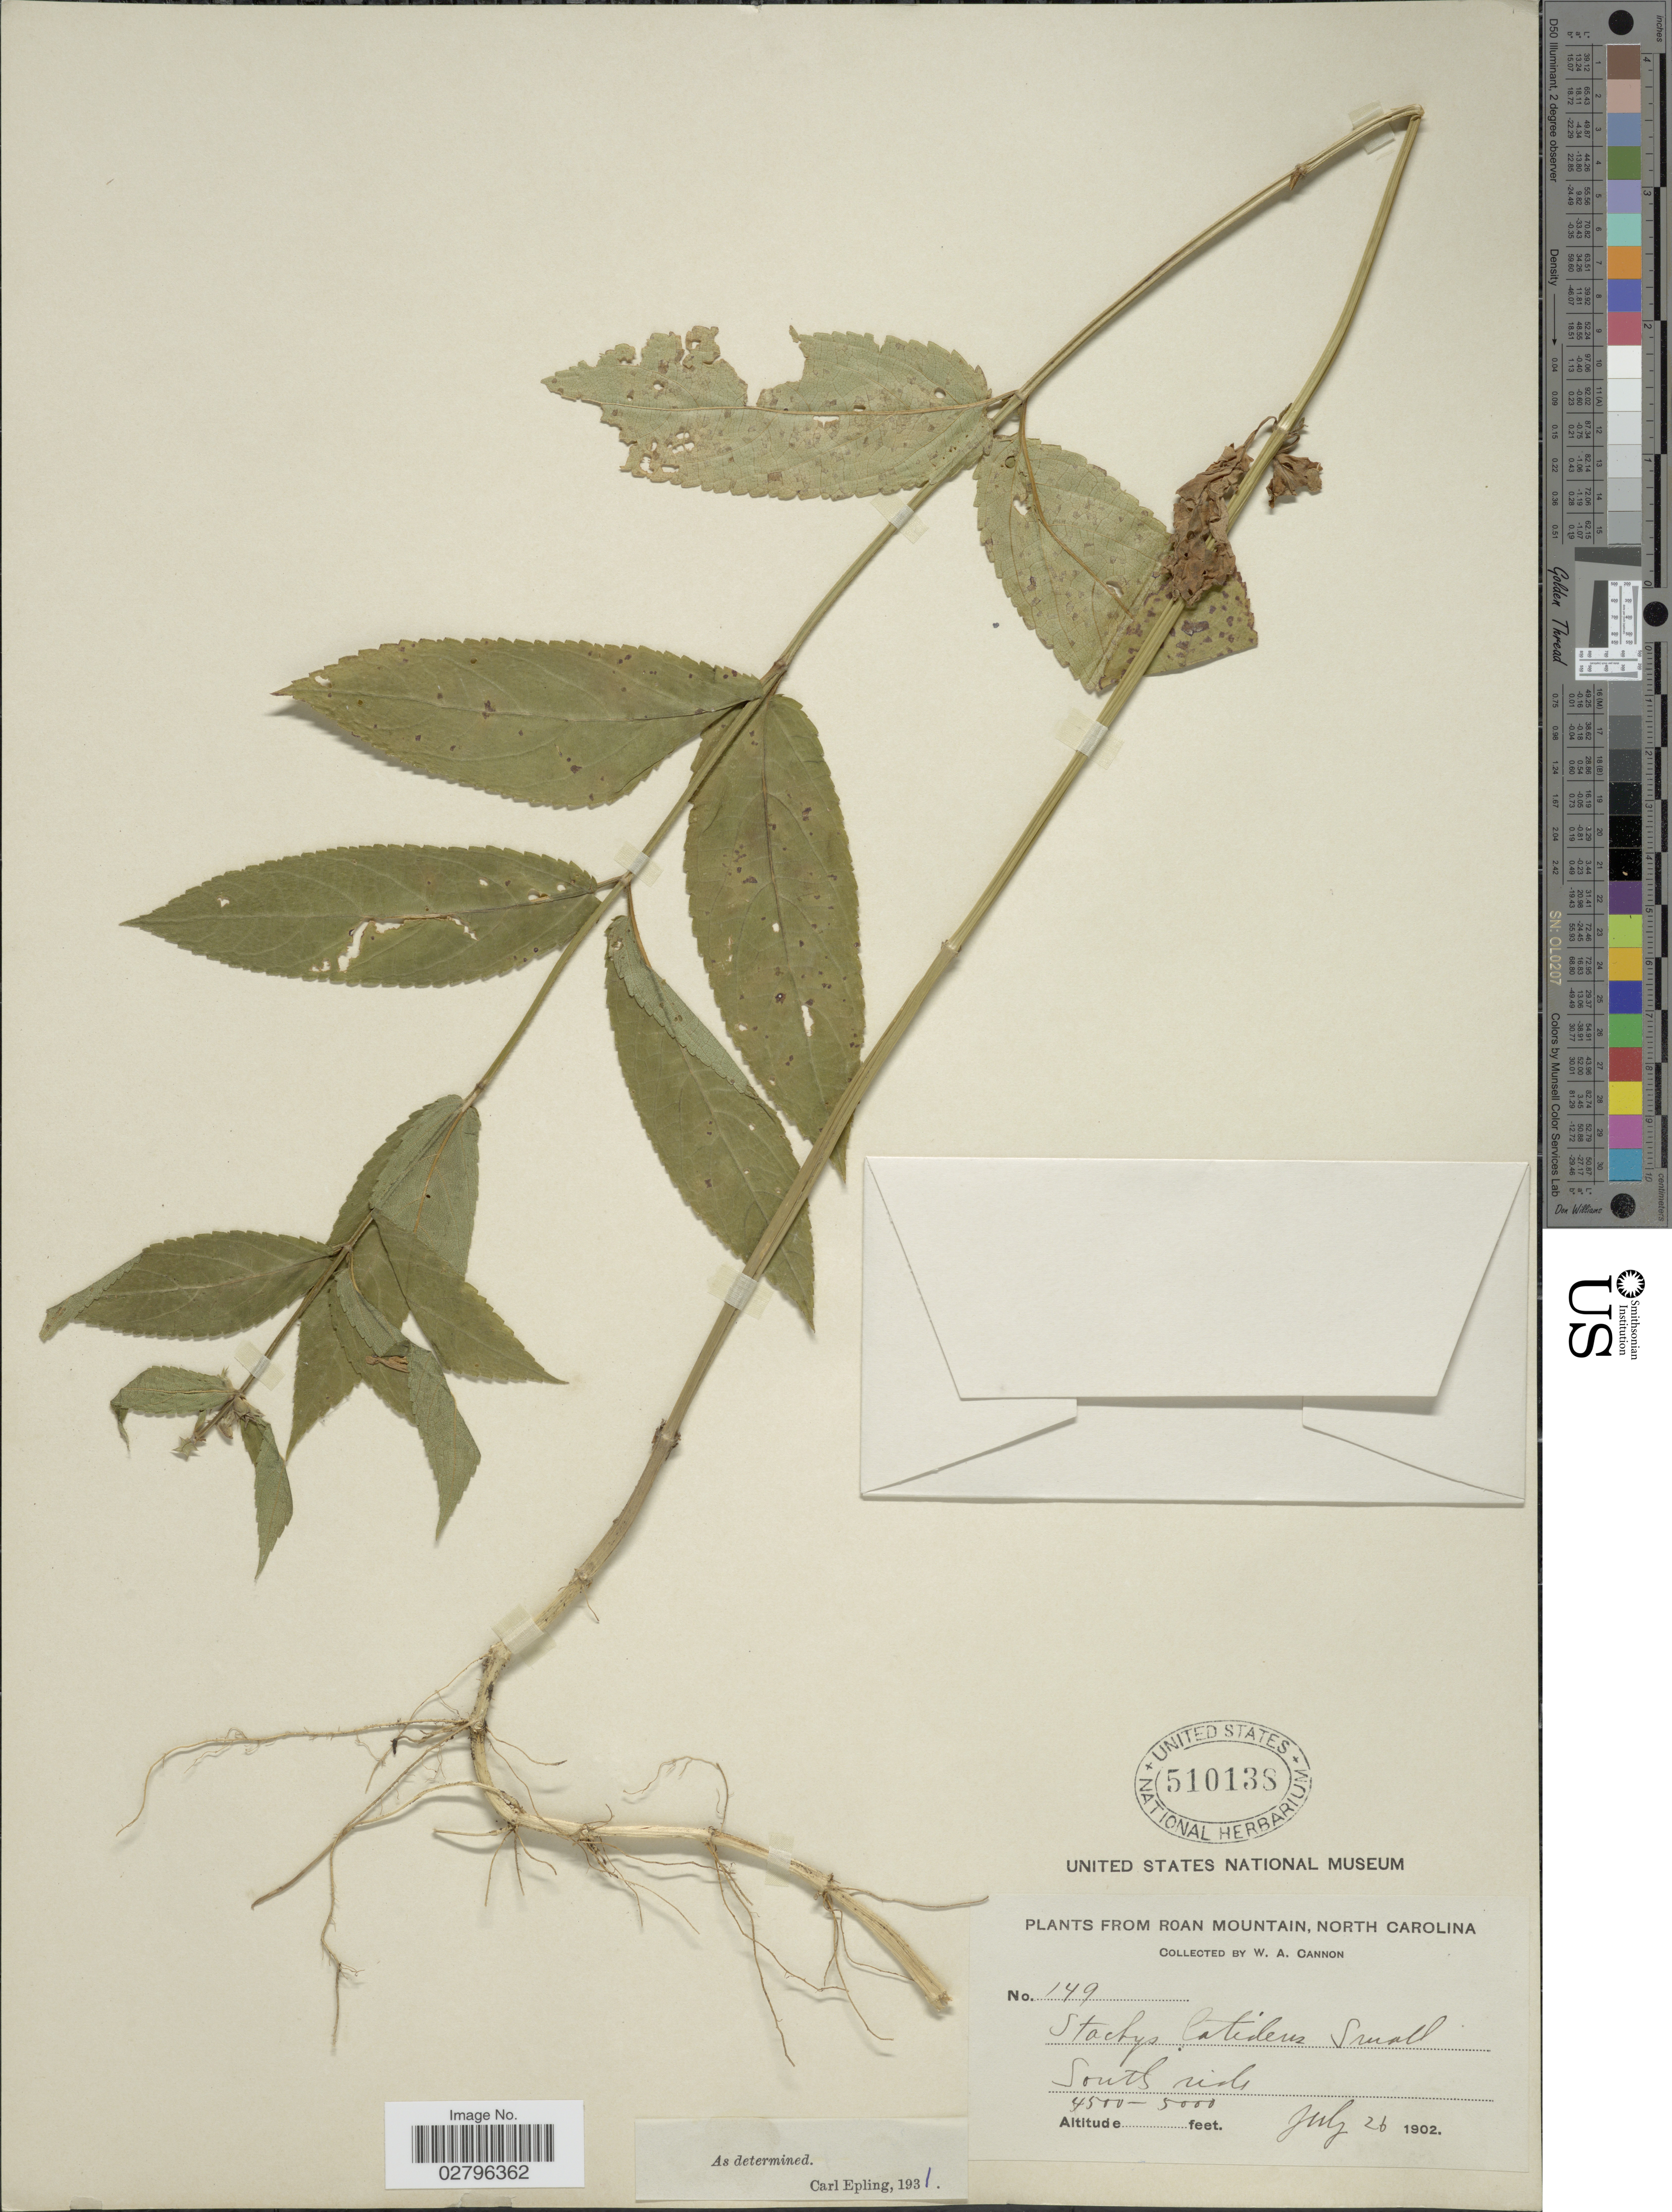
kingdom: Plantae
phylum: Tracheophyta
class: Magnoliopsida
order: Lamiales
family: Lamiaceae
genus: Stachys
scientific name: Stachys latidens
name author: Small in Britton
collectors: W. Cannon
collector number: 149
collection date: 1902-07-26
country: United States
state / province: North Carolina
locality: Roan Mountain.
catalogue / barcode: US 510138